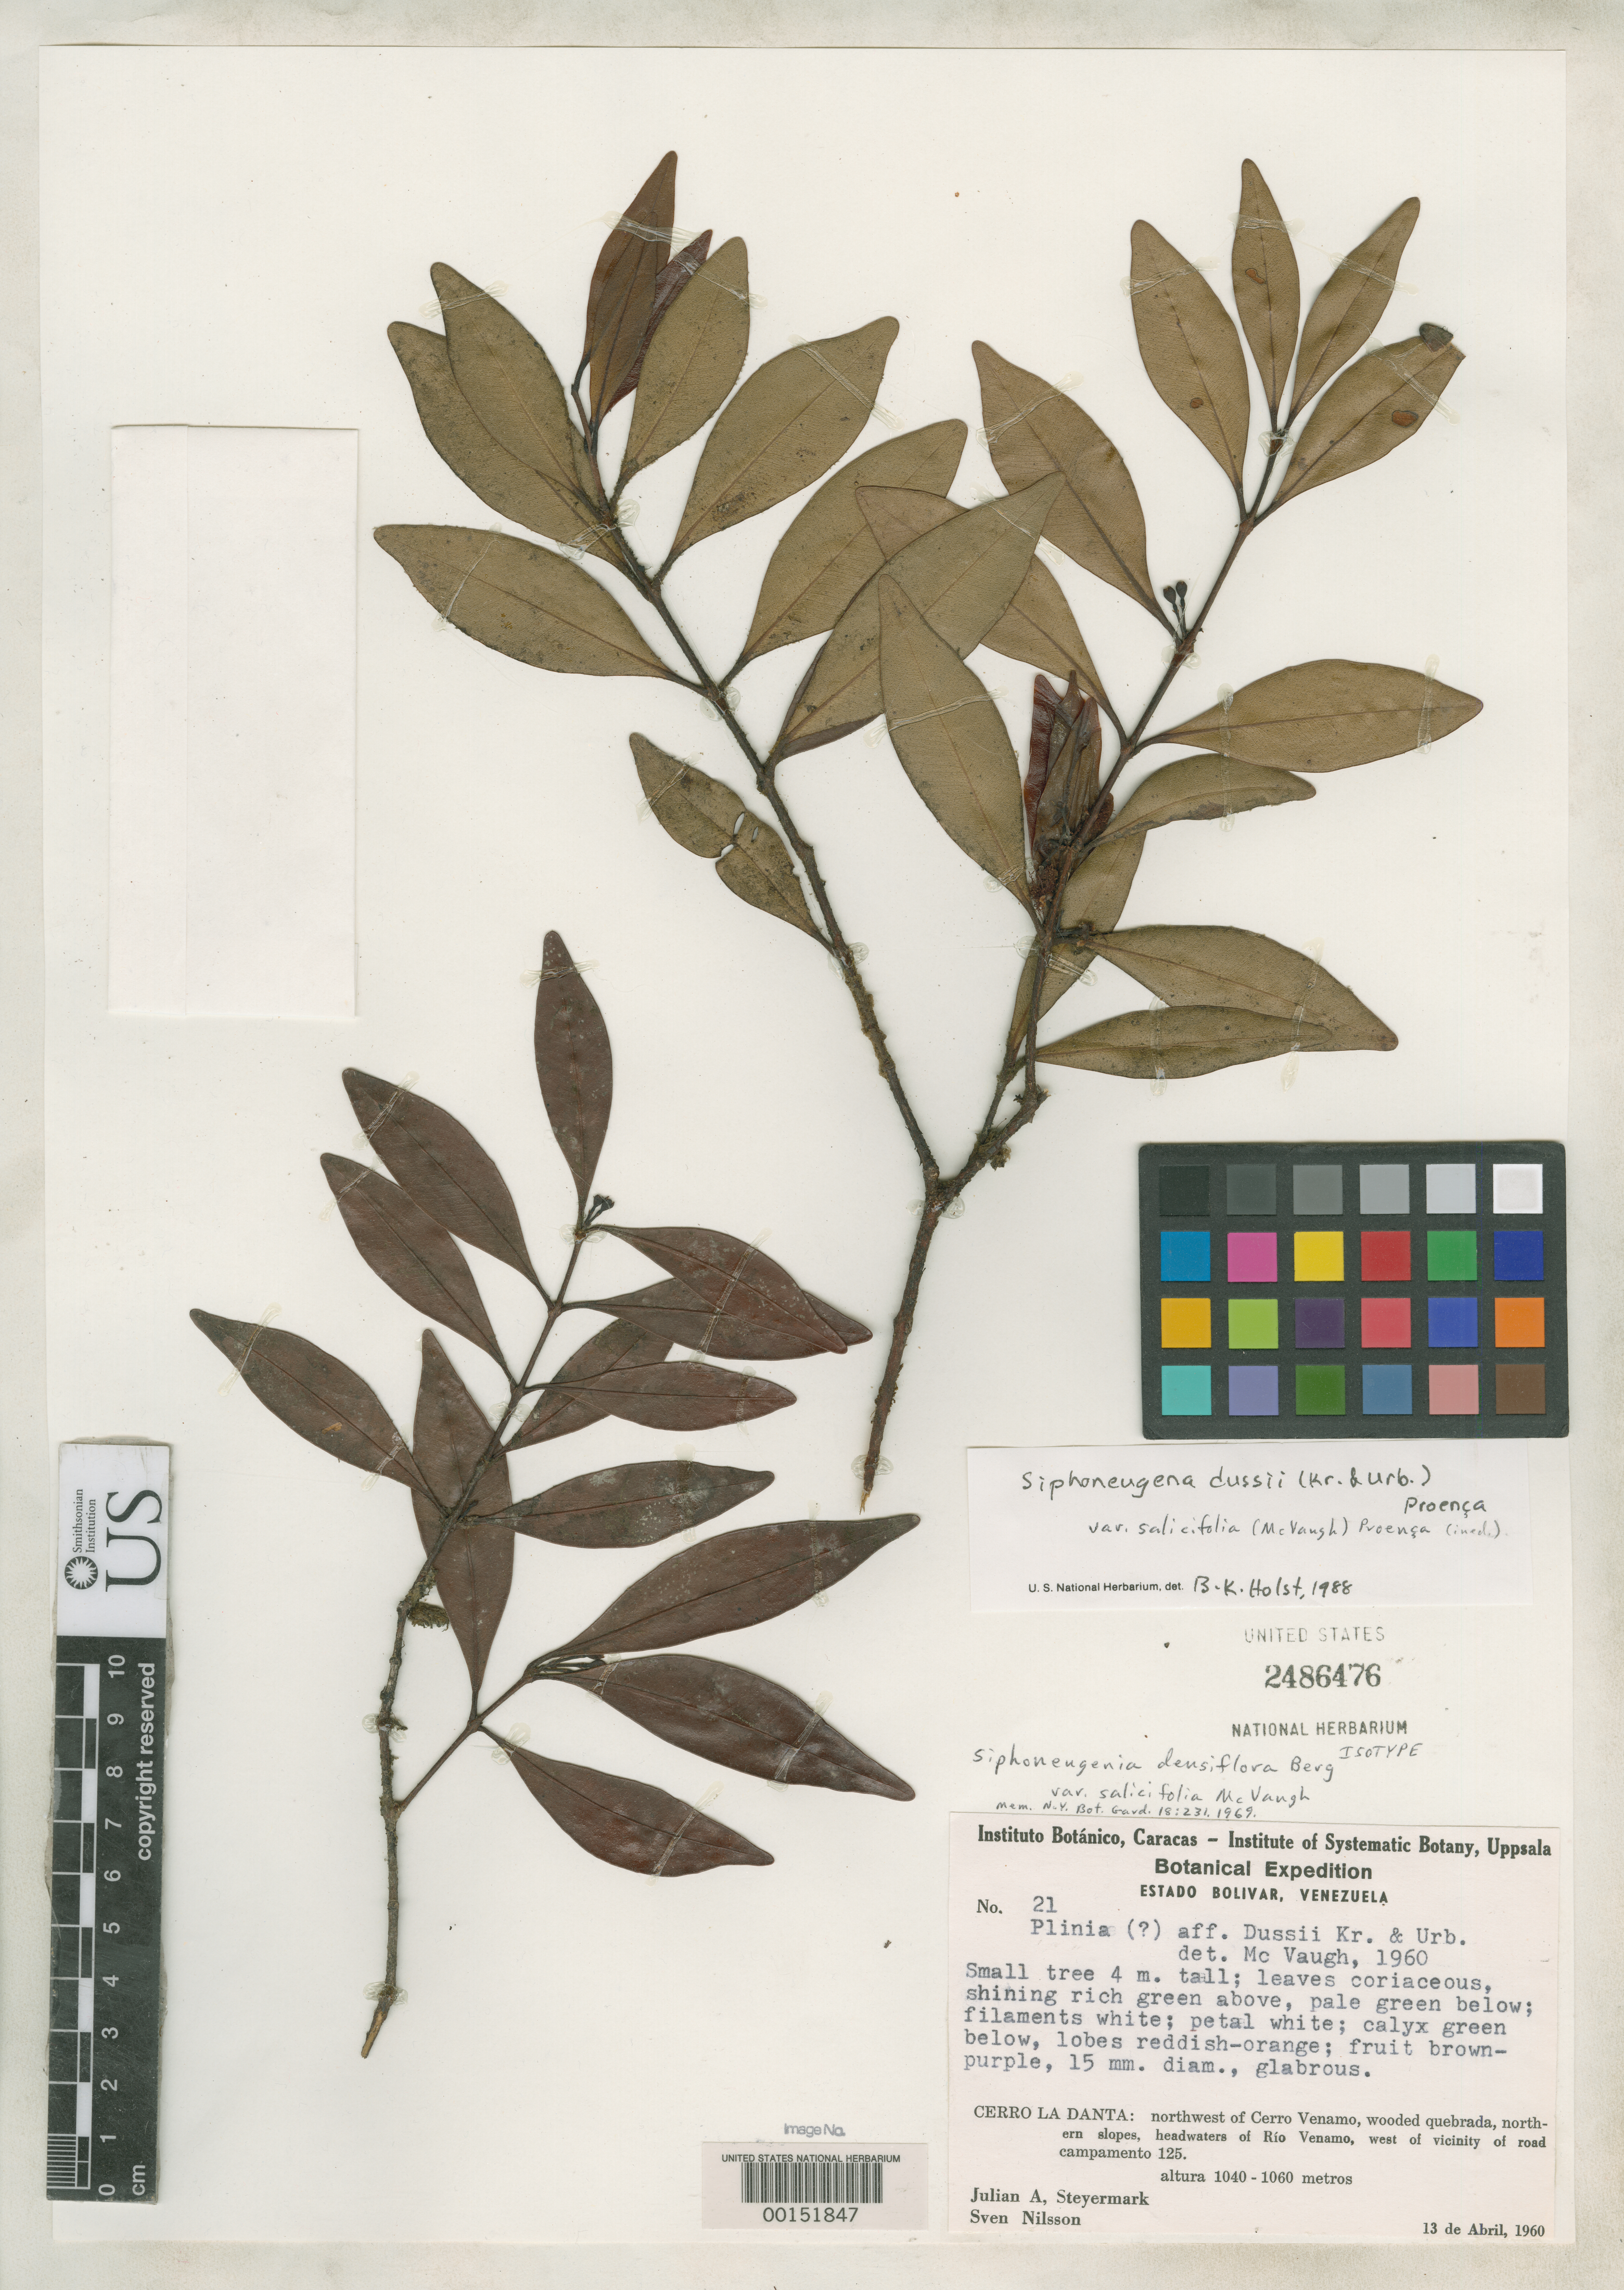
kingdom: Plantae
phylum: Tracheophyta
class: Magnoliopsida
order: Myrtales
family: Myrtaceae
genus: Siphoneugena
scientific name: Siphoneugena densiflora var. salicifolia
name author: McVaugh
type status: Isotype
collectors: J. Steyermark & Sv. Nilsson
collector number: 21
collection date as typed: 13 Apr 1960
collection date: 1960-04-13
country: Venezuela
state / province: Bolivar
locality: Cerro de la Danta, NW of Cerro Venamo, northern slopes, headwaters of Rio Venamo, W of vicinity of Road Camp 125.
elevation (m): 1040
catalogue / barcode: US 2486476